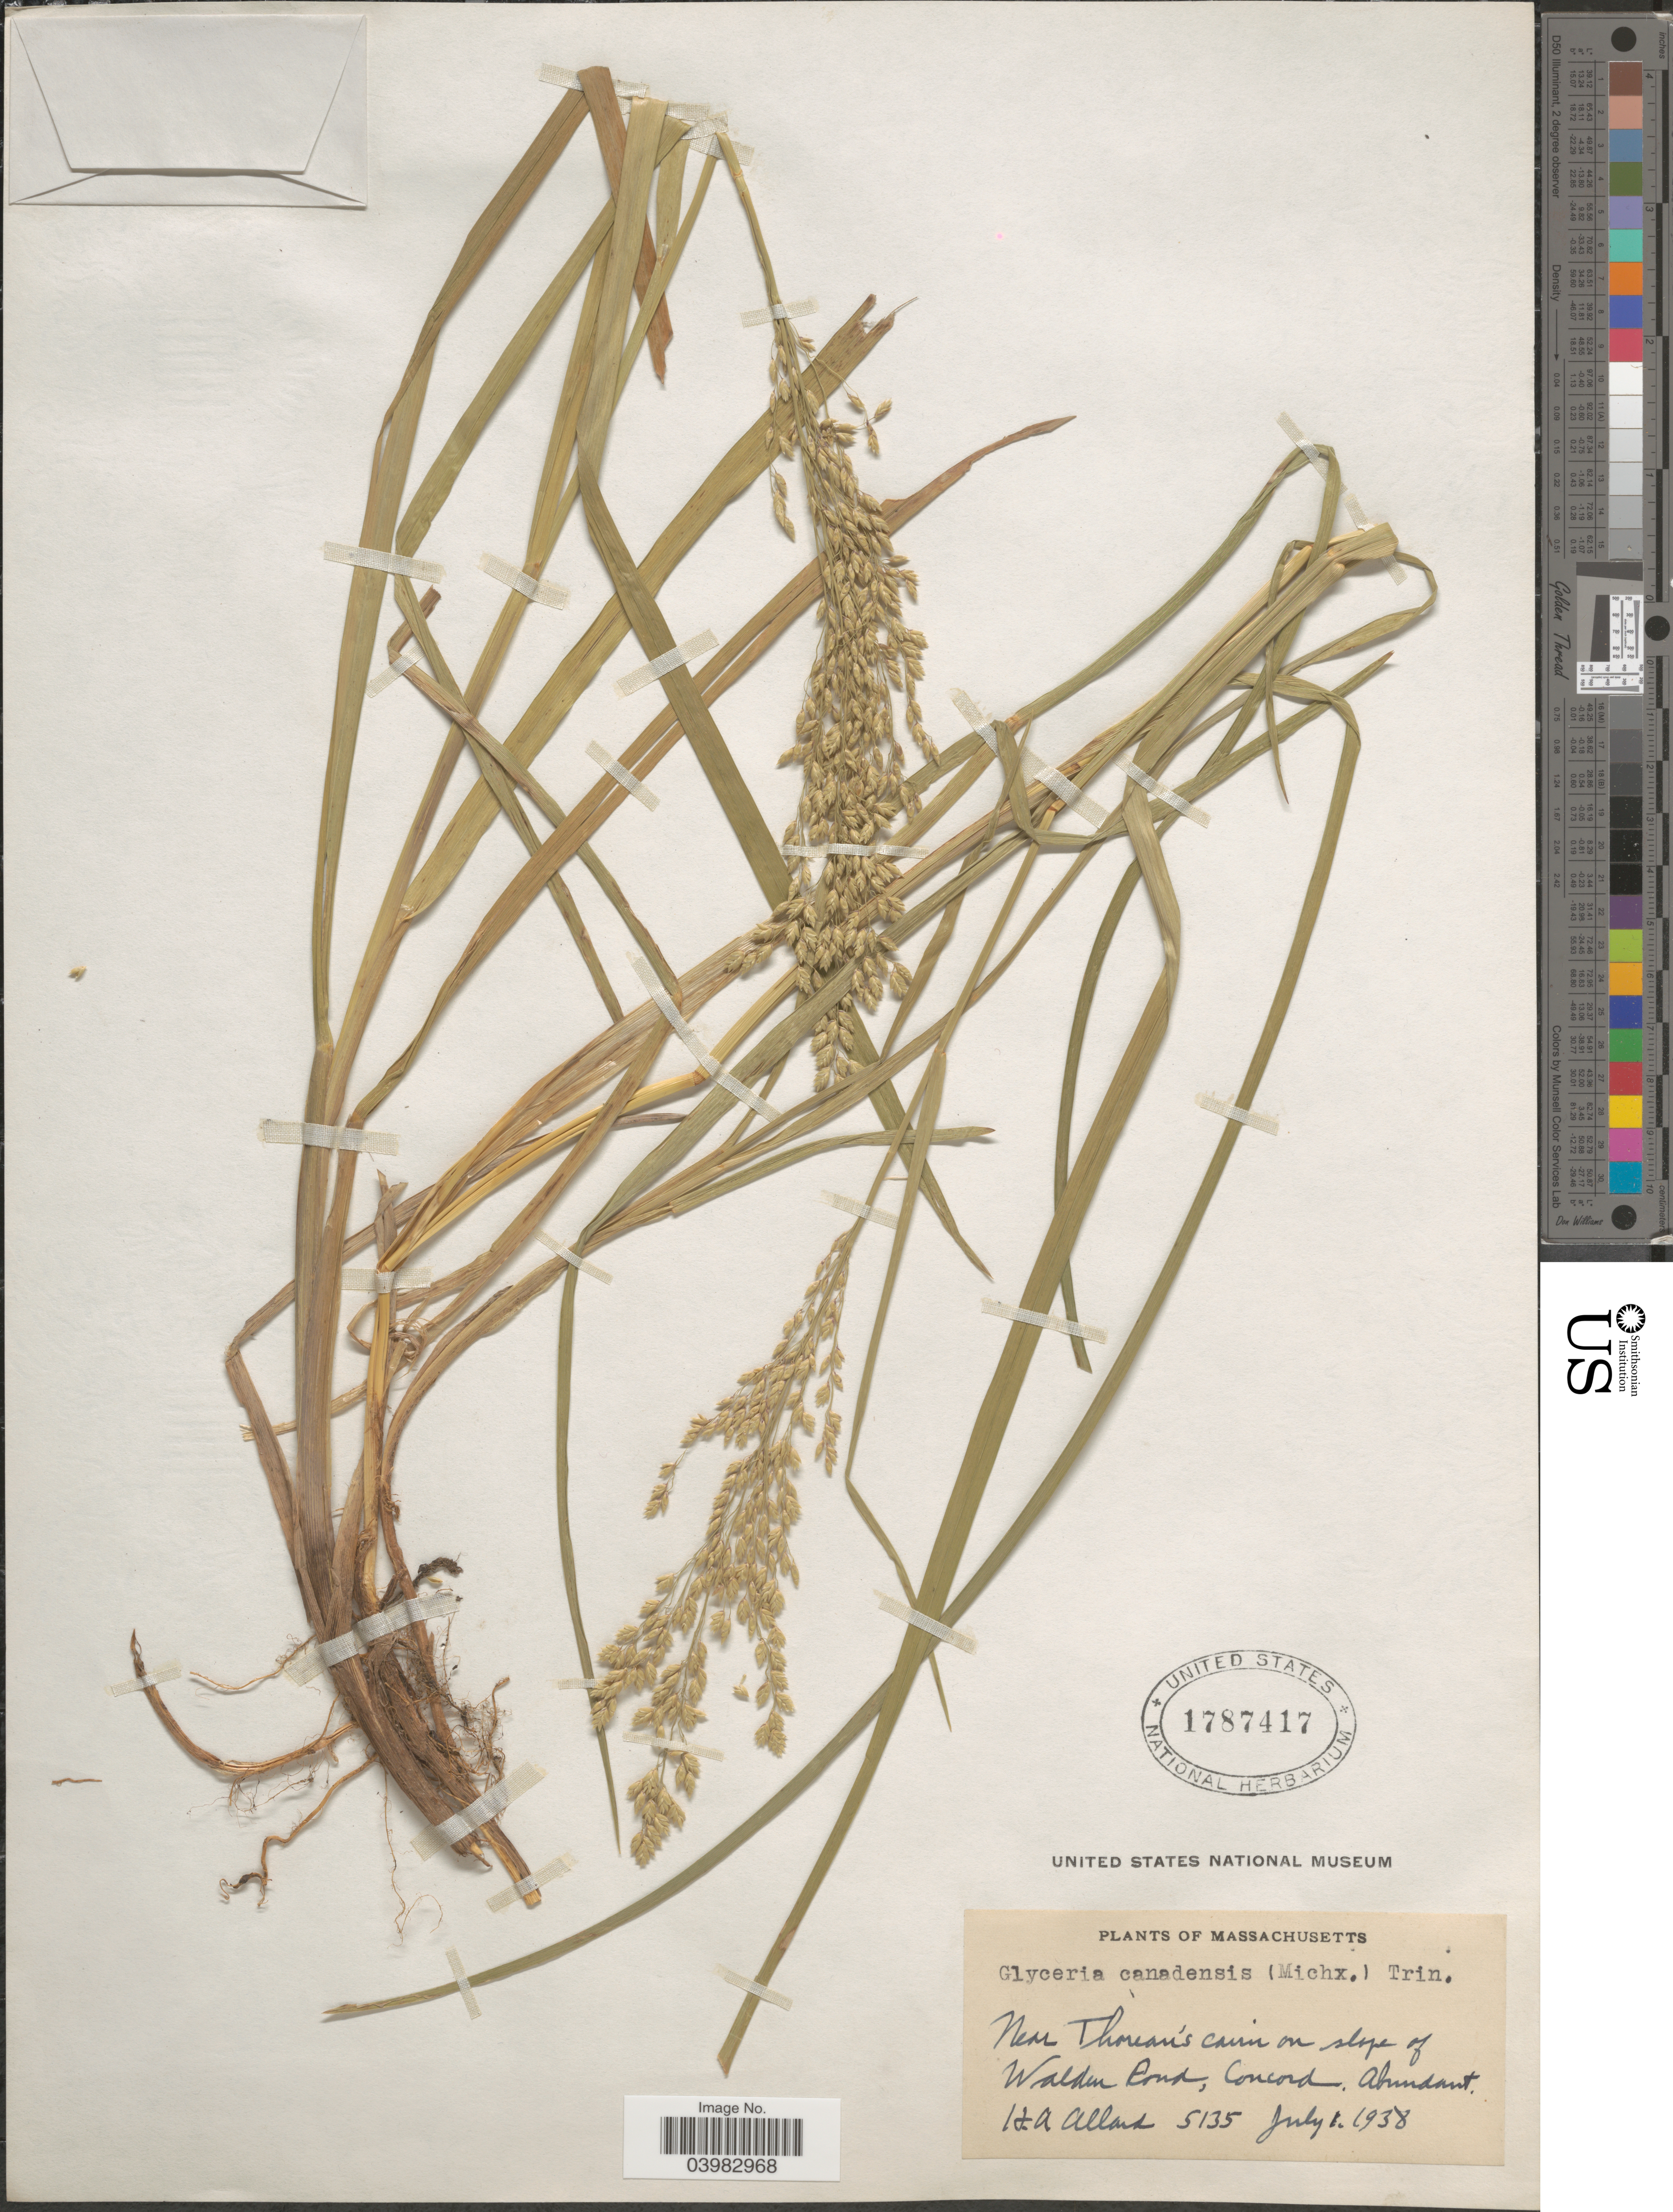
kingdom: Plantae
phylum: Tracheophyta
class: Liliopsida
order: Poales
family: Poaceae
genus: Glyceria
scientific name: Glyceria canadensis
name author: (Michx.) Trin.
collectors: H. A. Allard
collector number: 5135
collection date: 1938-07-01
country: United States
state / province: Massachusetts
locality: Near Thoreau's cabin on slope of Walden Pond, Concord.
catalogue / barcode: US 1787417